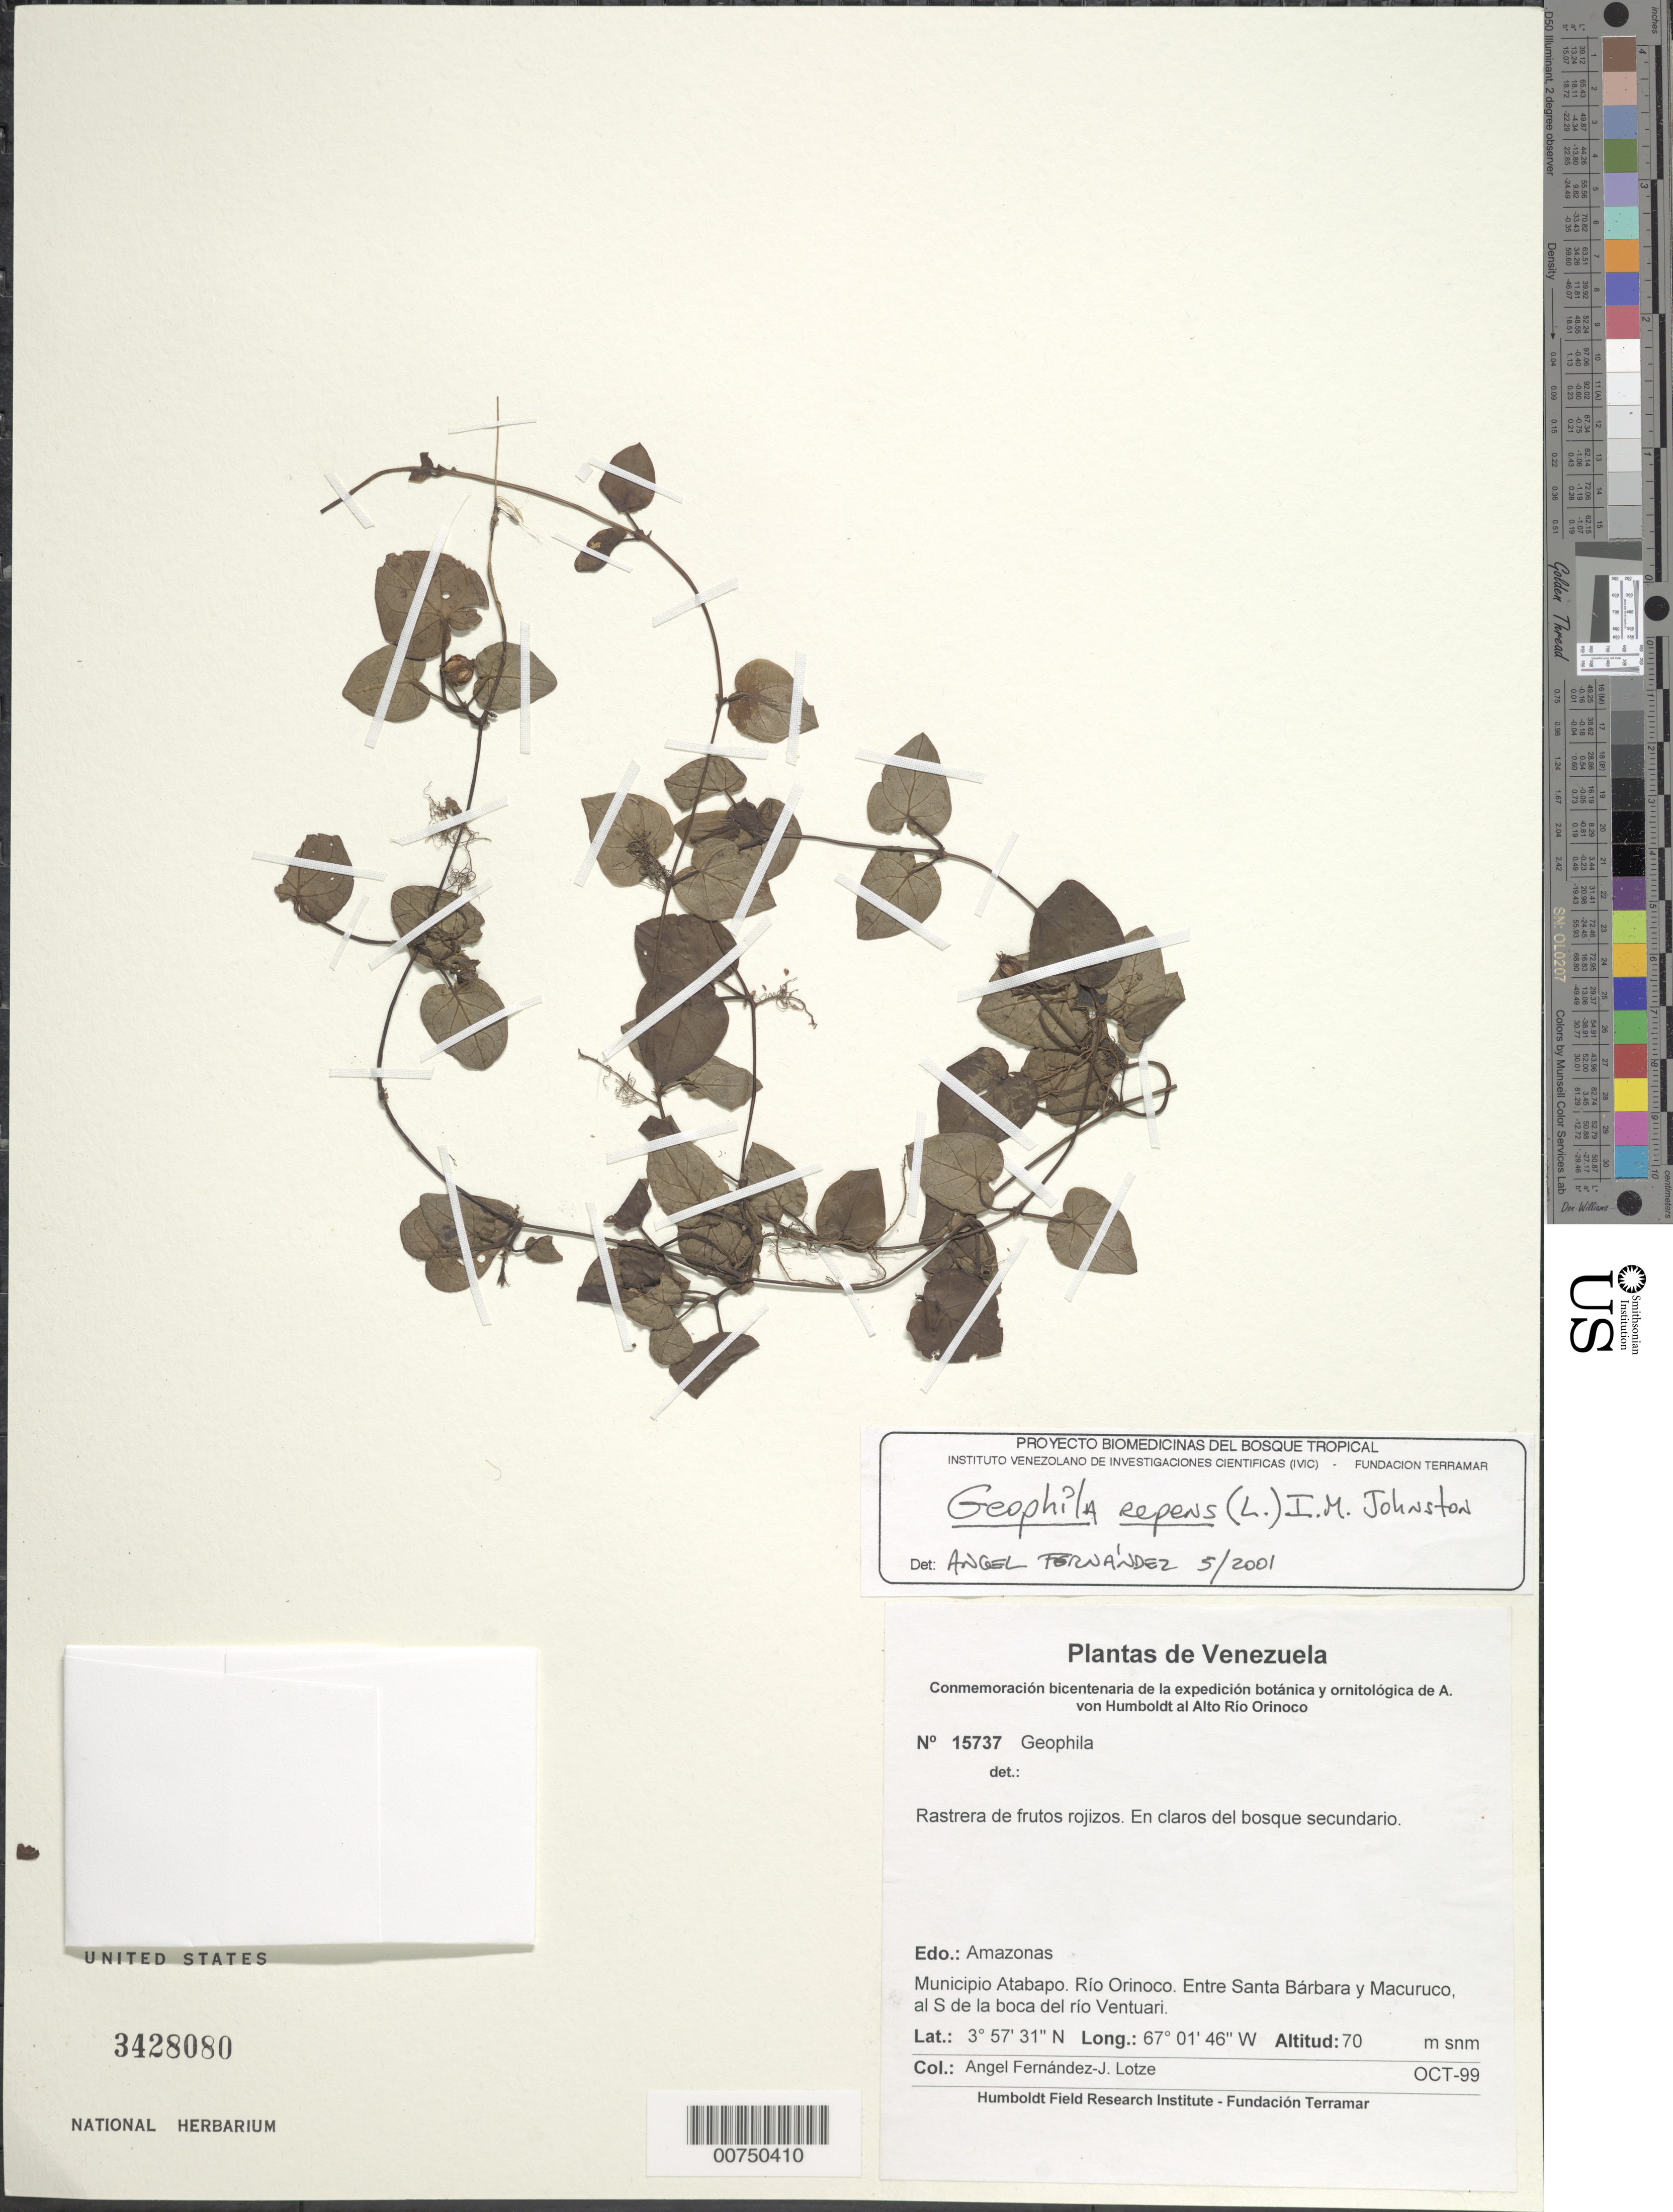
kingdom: Plantae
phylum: Tracheophyta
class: Magnoliopsida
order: Gentianales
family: Rubiaceae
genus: Geophila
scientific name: Geophila repens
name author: (L.) I.M. Johnst.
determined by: Fernández, A.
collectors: A. Fernández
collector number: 15737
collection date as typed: Oct-99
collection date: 1999-10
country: Venezuela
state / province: Amazonas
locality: Mun. Atabapo, Río Orinoco, entre Santa Bárbara y Macuruco, al S de la boca del Río Ventuari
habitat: Clearing of secondary forest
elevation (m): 70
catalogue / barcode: US 3428080